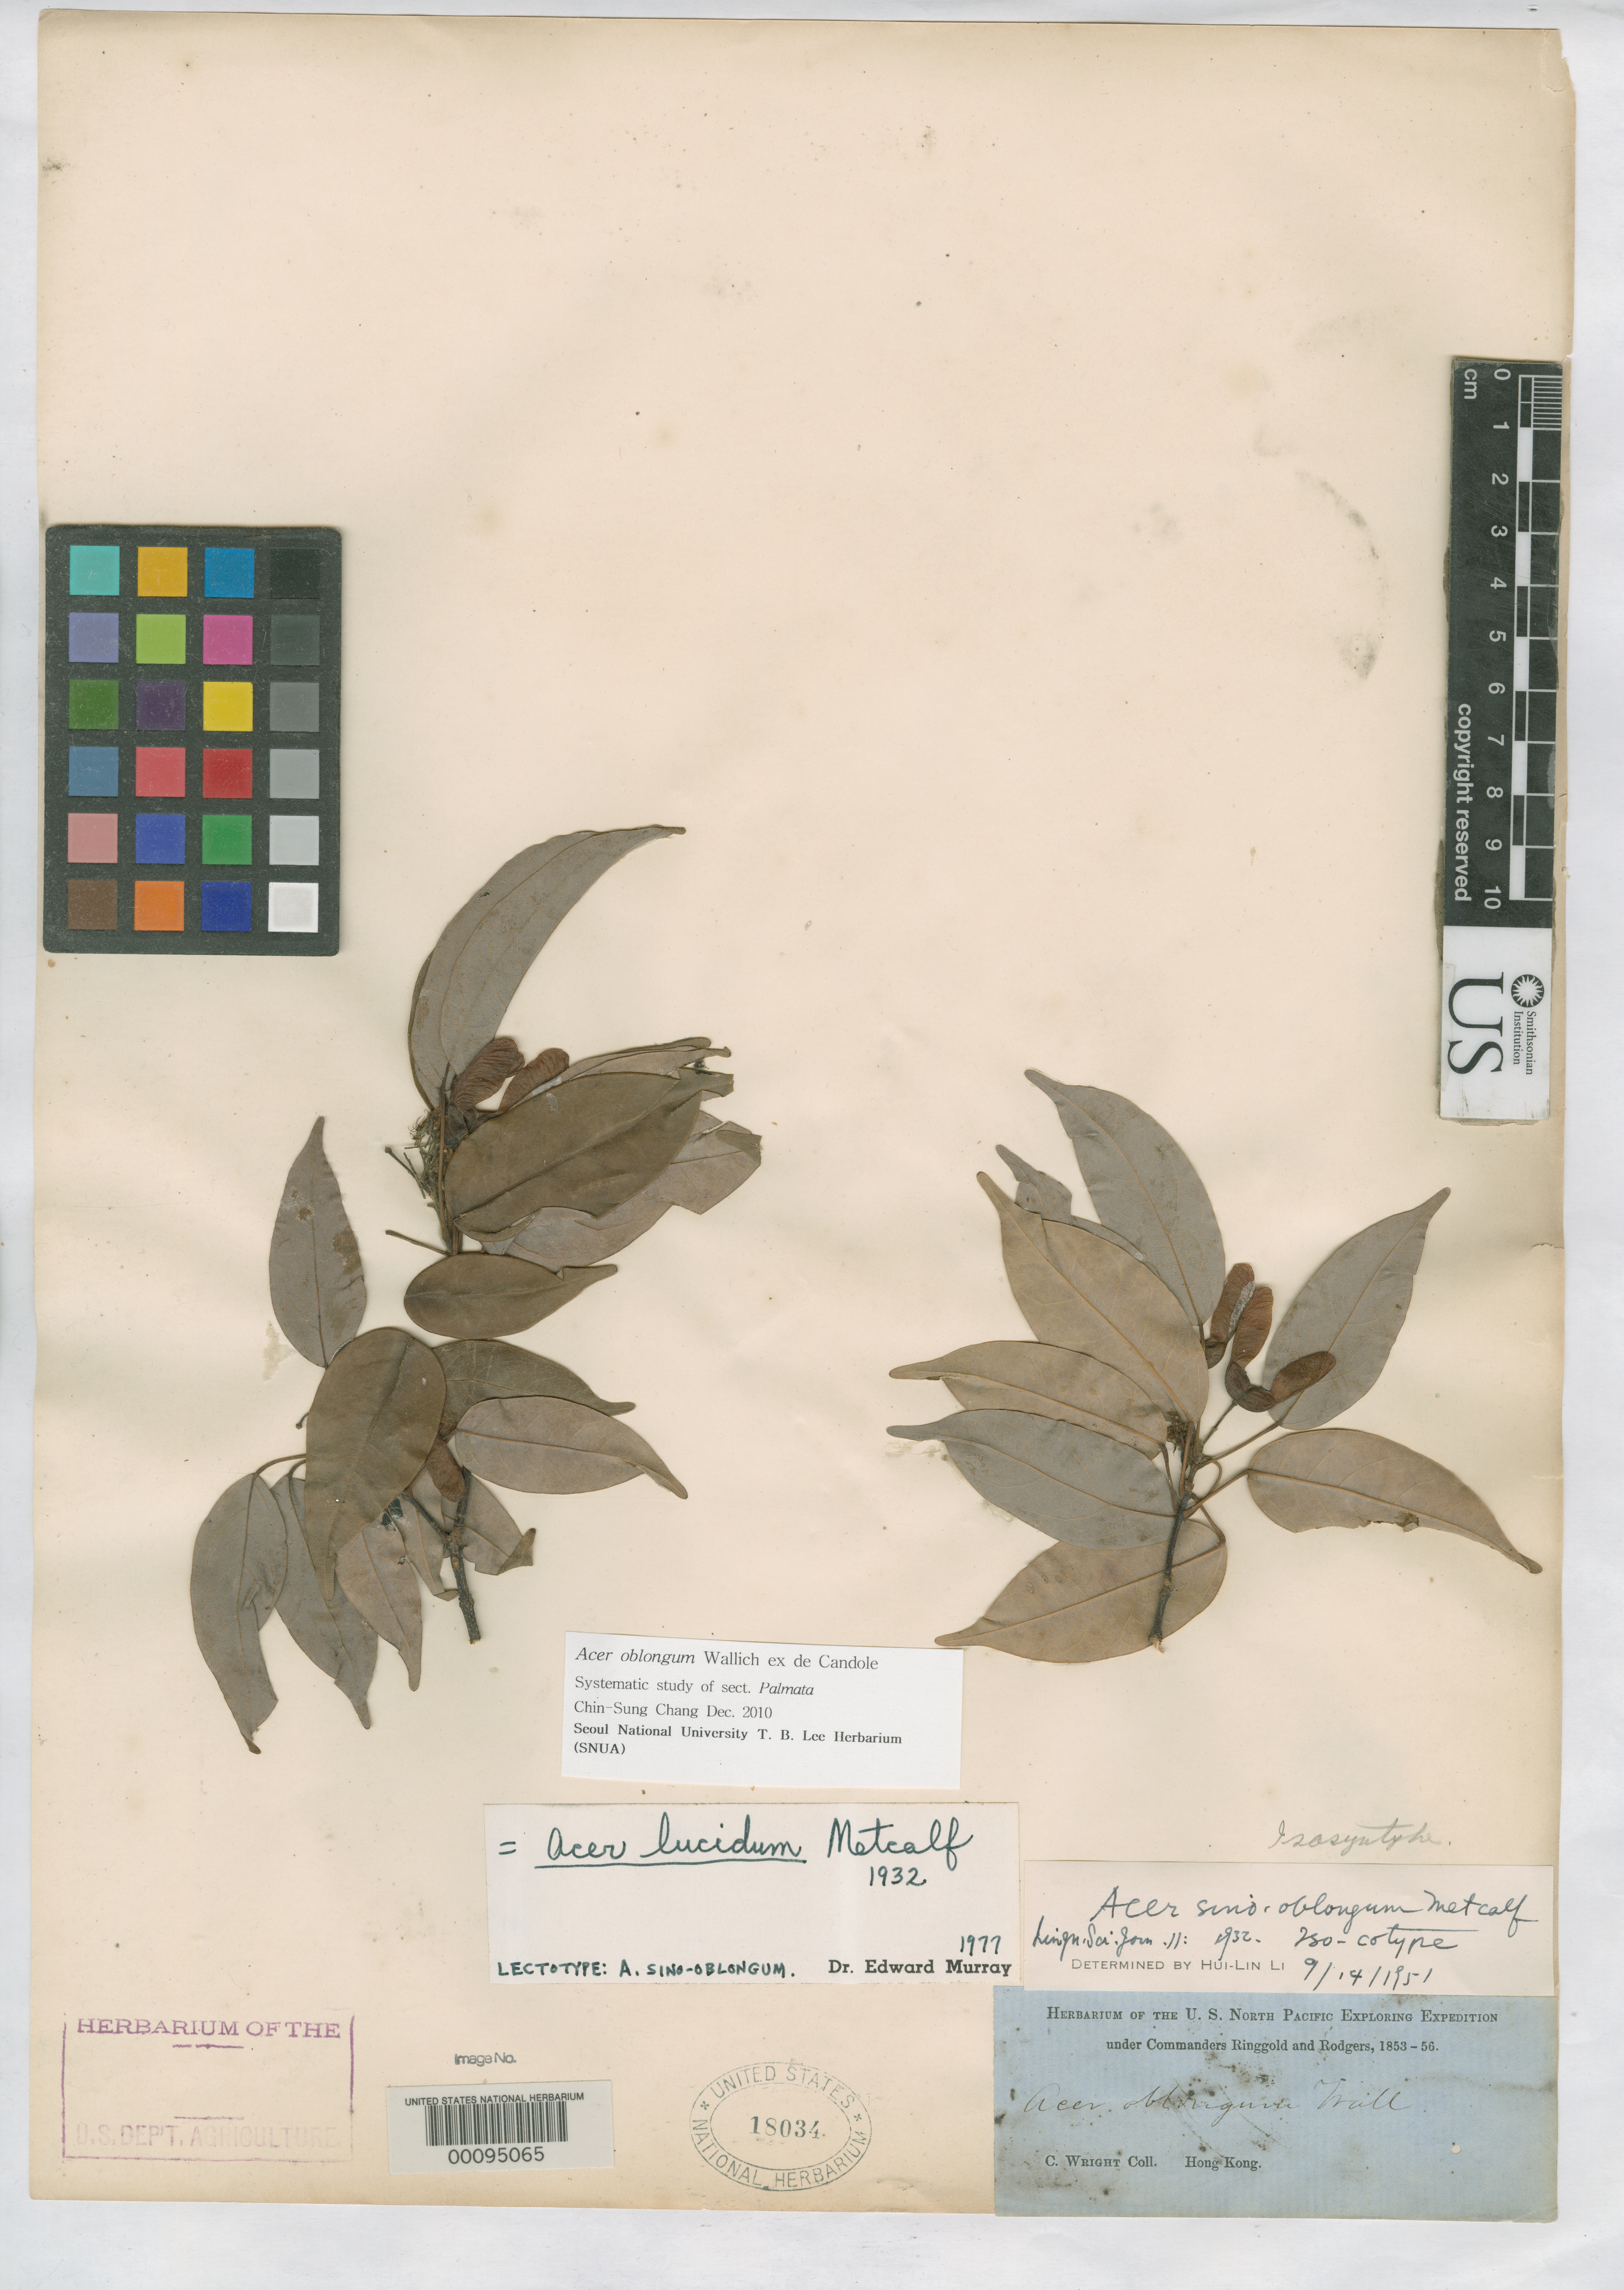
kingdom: Plantae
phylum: Tracheophyta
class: Magnoliopsida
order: Sapindales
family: Sapindaceae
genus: Acer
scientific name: Acer sino-oblongum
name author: F.P. Metcalf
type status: Isosyntype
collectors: C. Wright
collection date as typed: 1853 to -- --- 1856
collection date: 1853/1856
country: China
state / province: Hong Kong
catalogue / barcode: US 18034